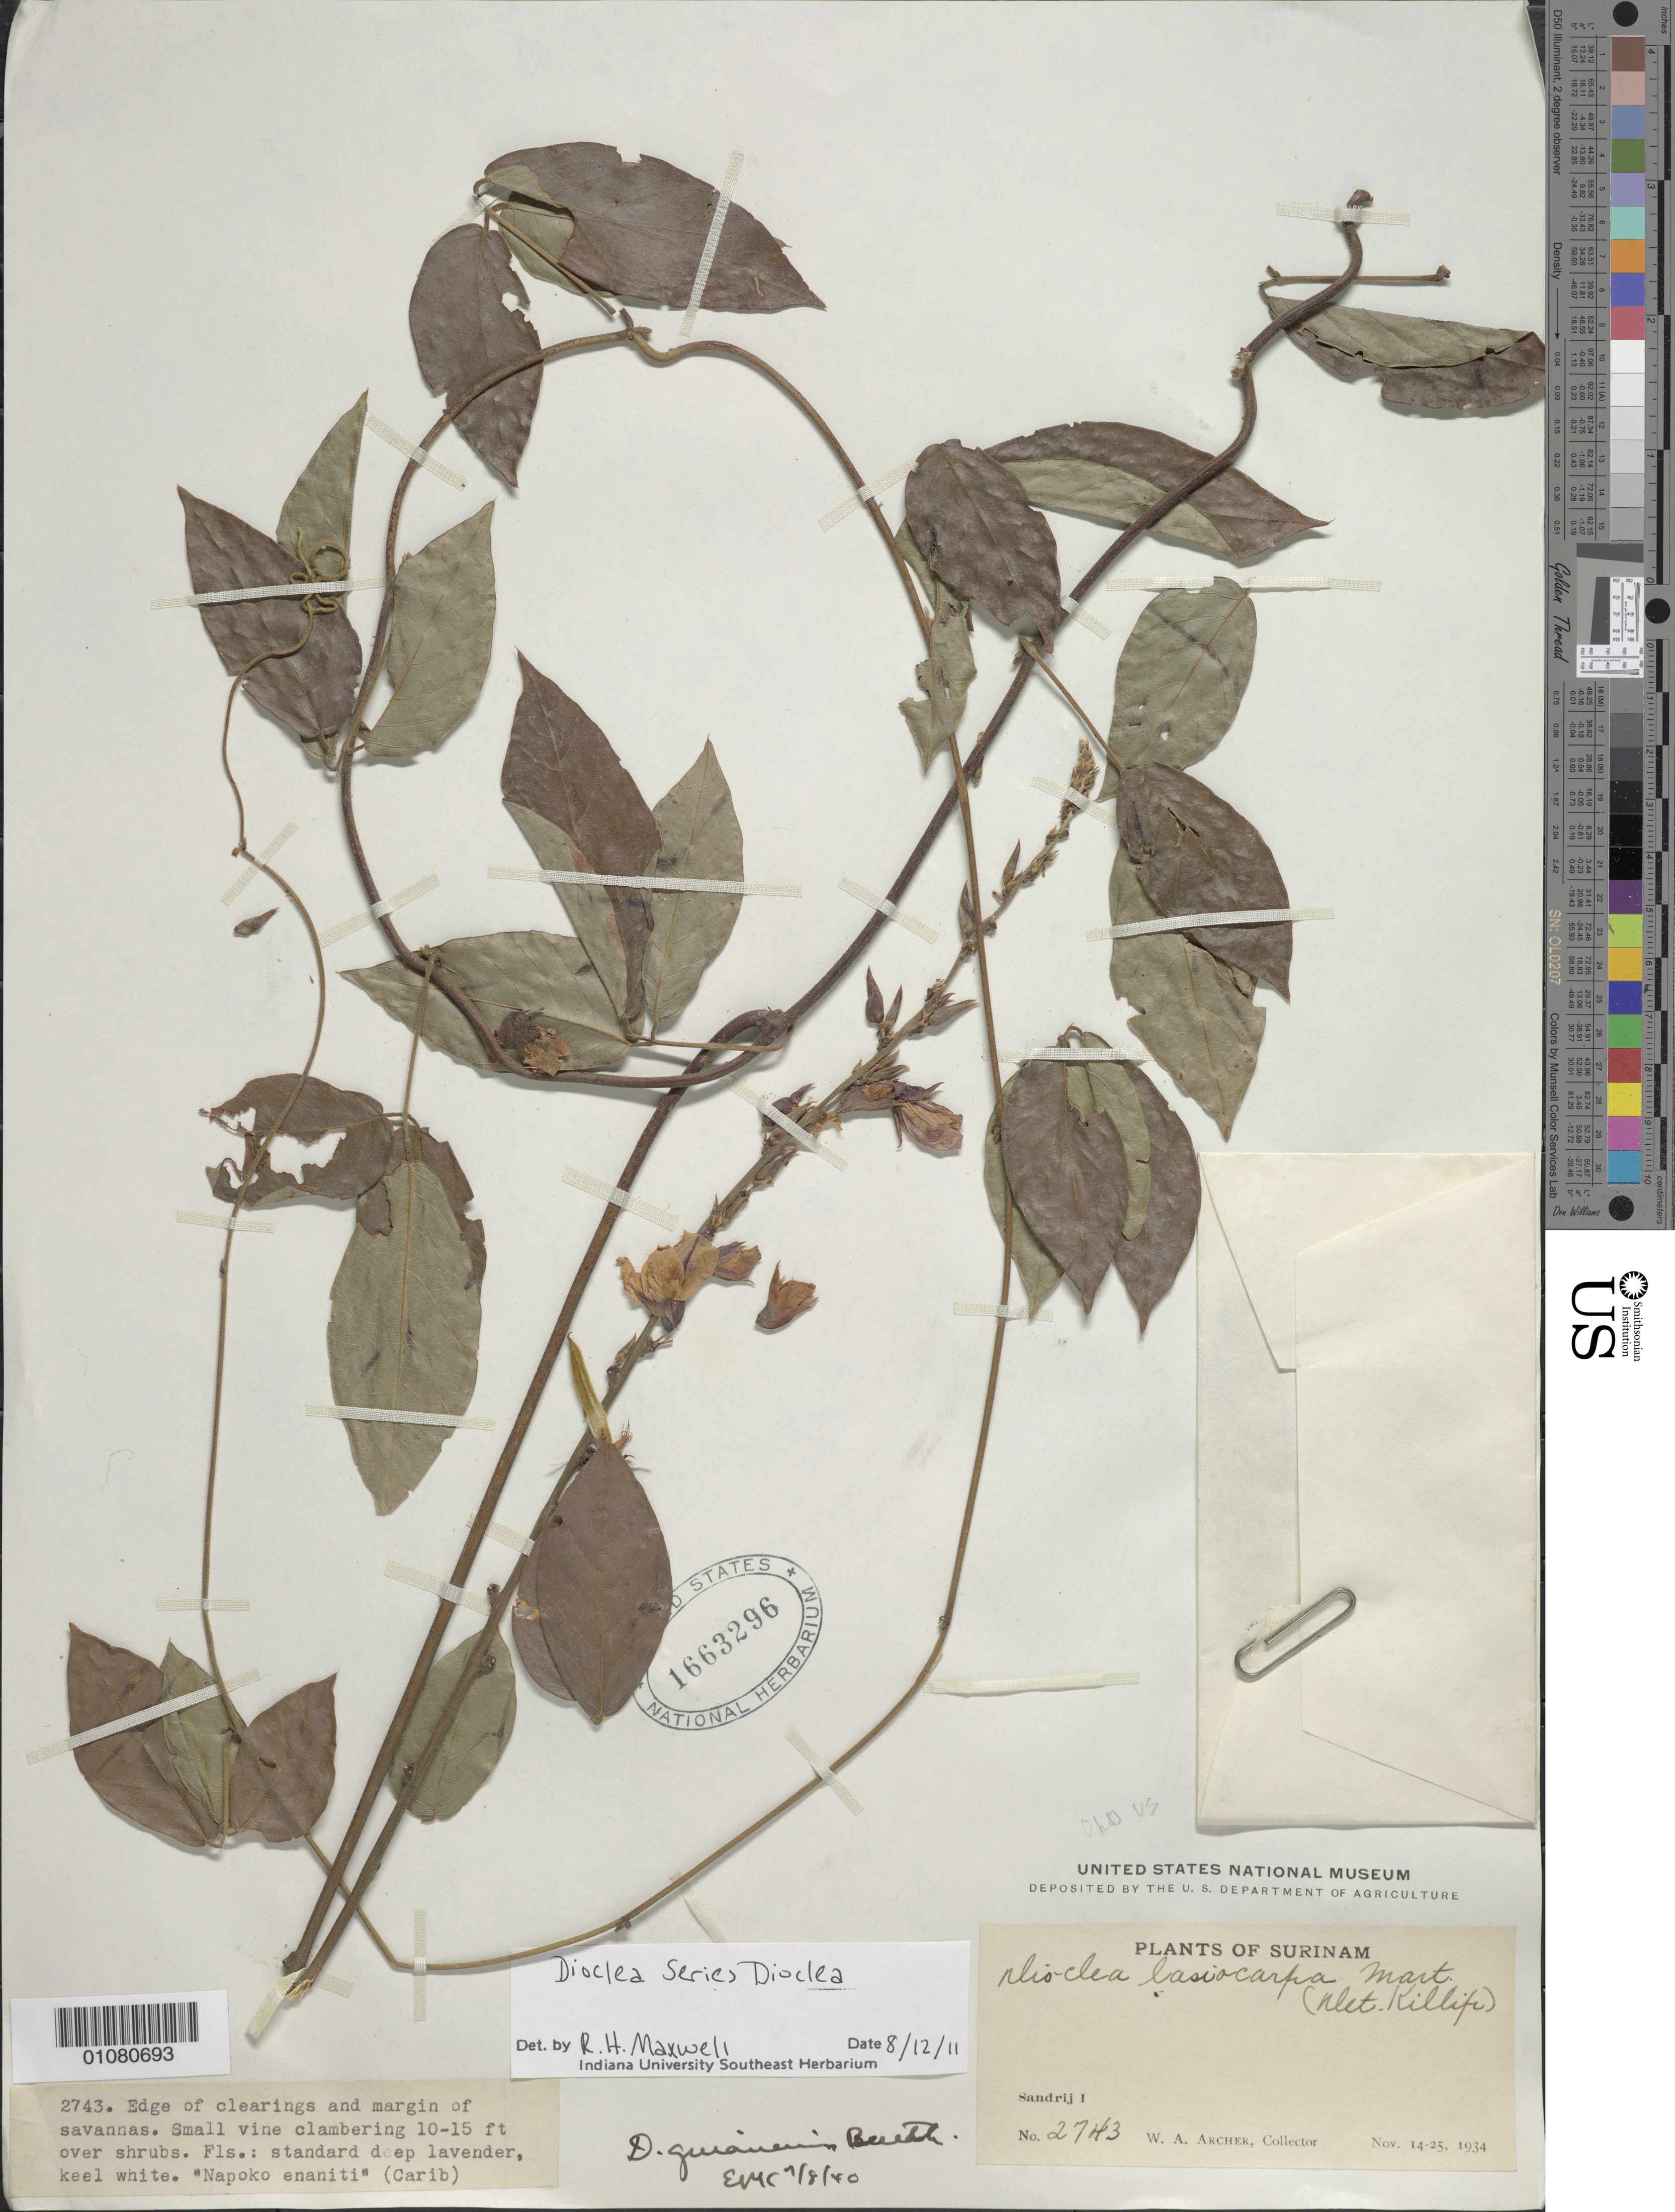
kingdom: Plantae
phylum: Tracheophyta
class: Magnoliopsida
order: Fabales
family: Fabaceae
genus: Dioclea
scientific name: Dioclea sp.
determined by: Maxwell, R. H., (JEF), Indiana University Southeast (UNITED STATES)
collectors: W. A. Archer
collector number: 2743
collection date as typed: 14-Nov-34 to 25-Nov-34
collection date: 1934-11-14/1934-11-25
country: Suriname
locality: Sandrij I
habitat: Edge of clearings and margin of savannas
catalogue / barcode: US 1663296